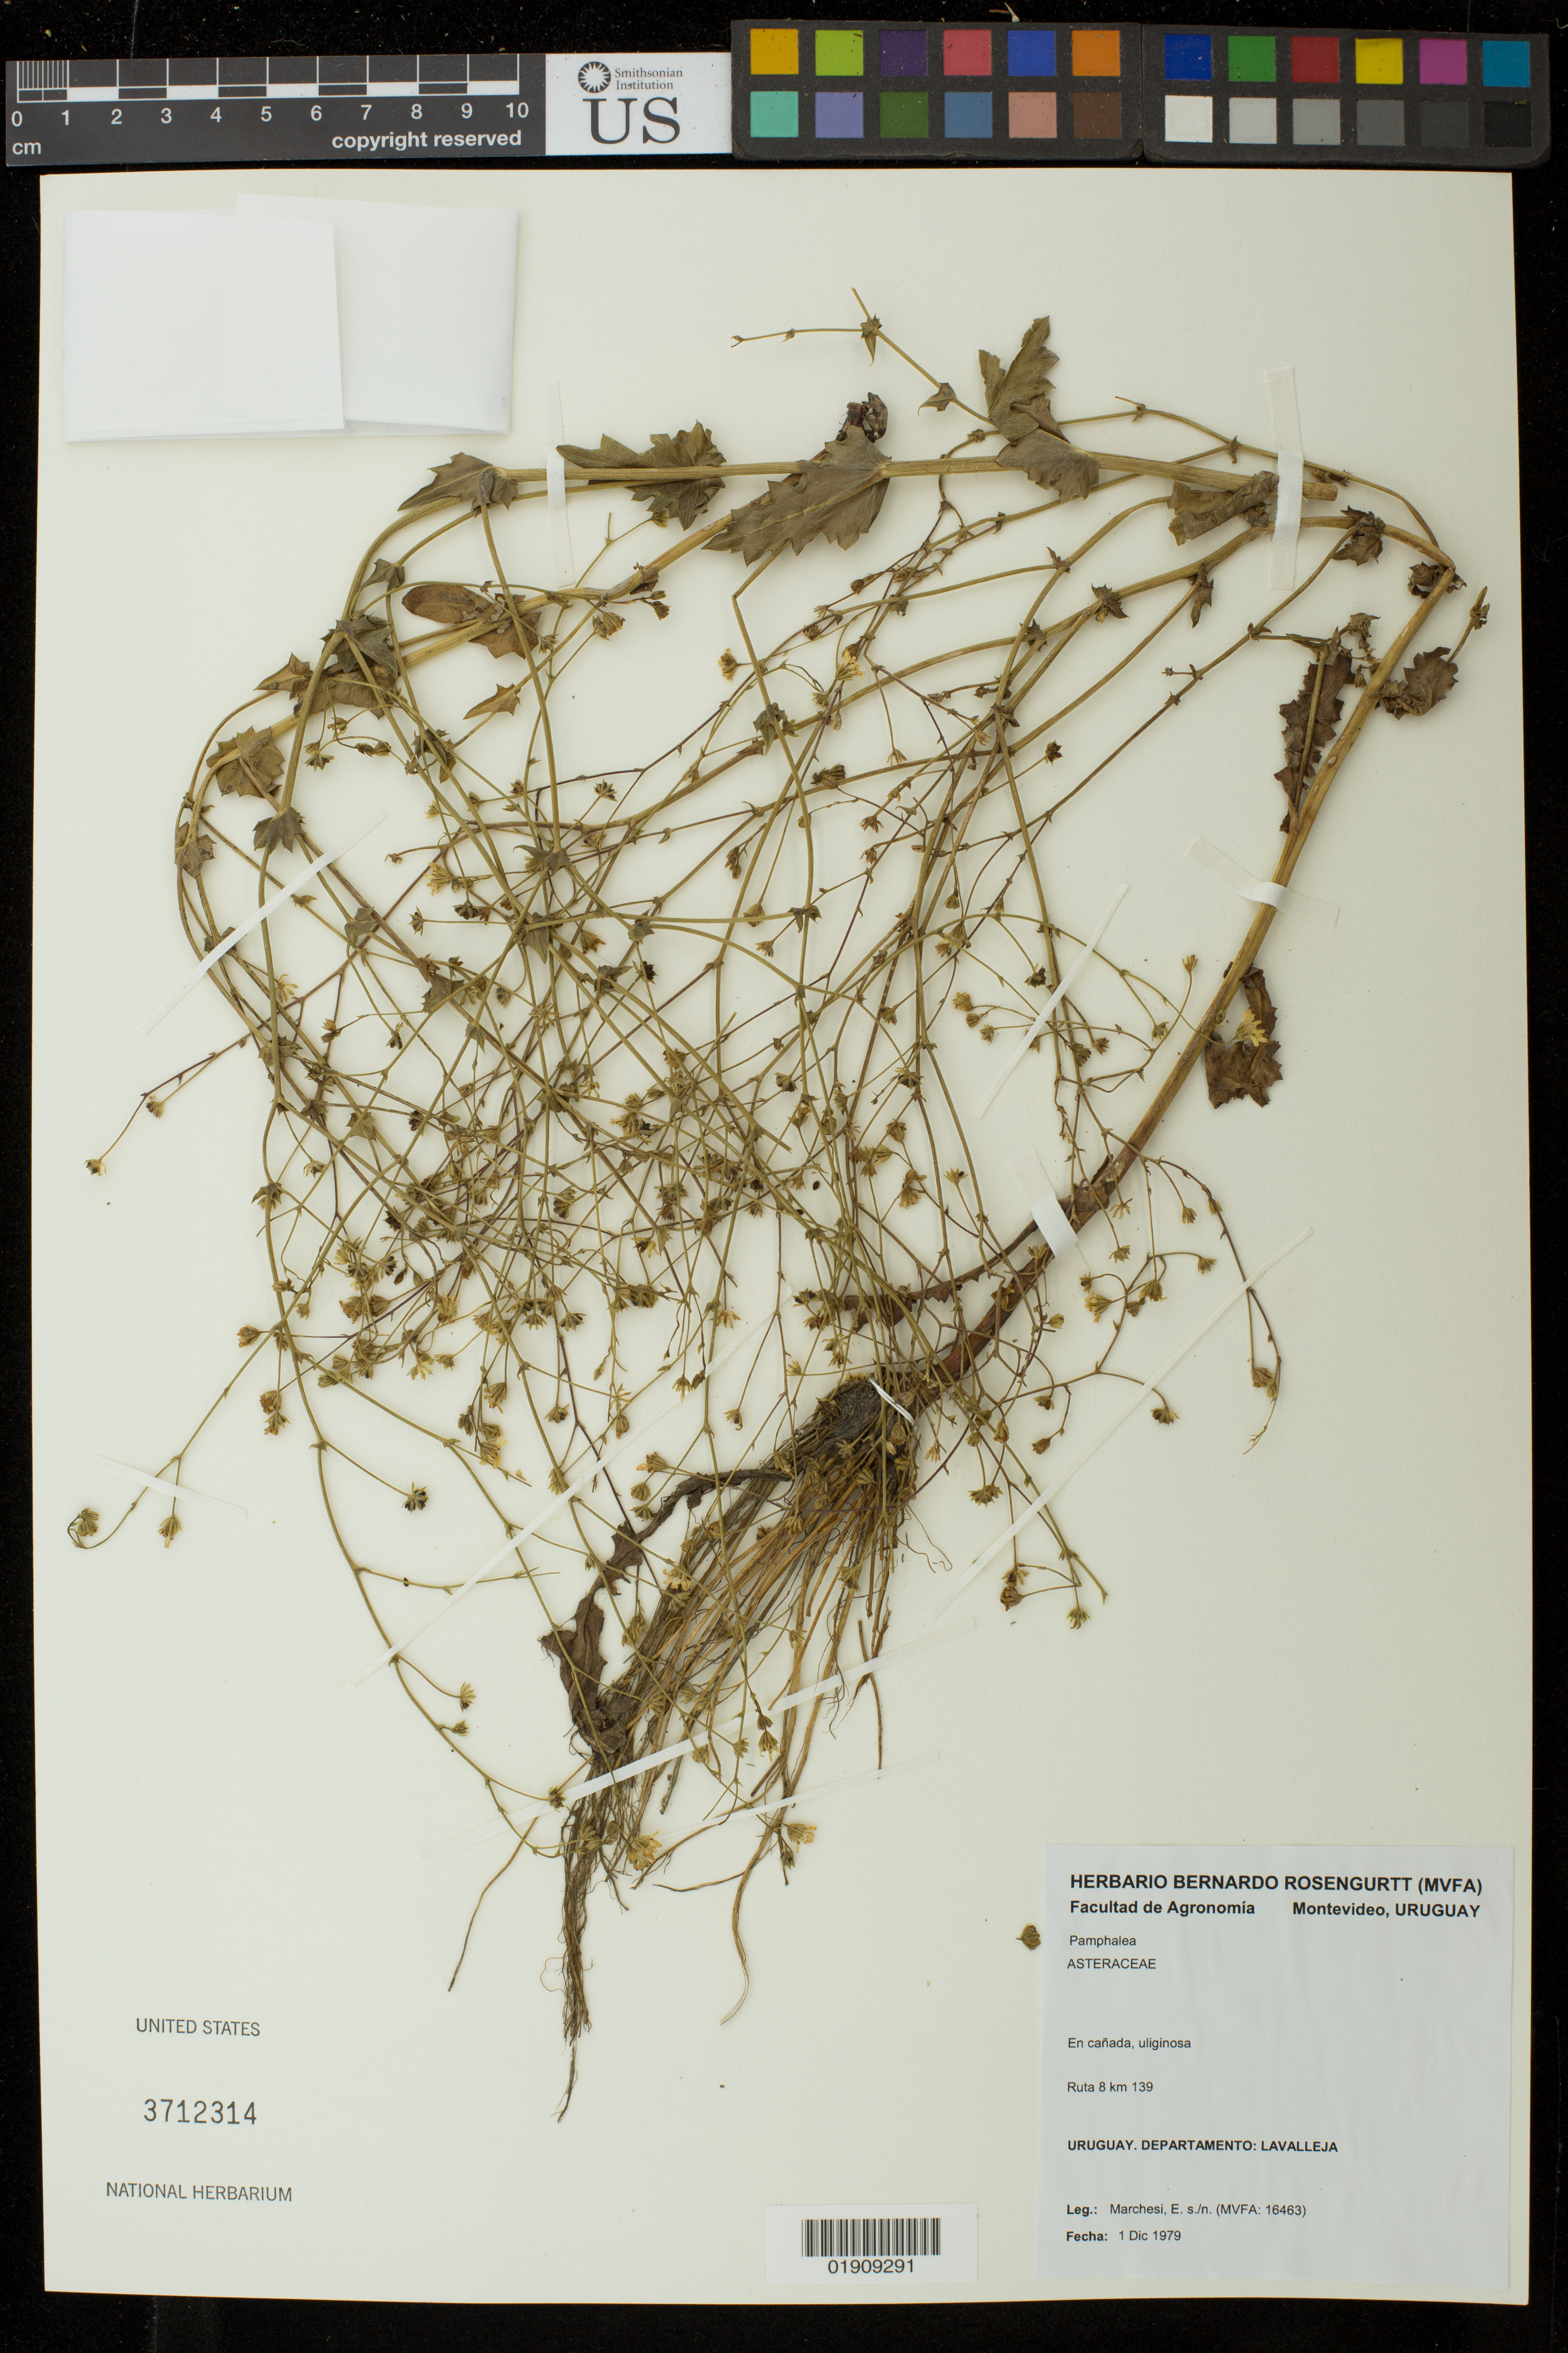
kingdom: Plantae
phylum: Tracheophyta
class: Magnoliopsida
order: Asterales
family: Asteraceae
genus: Panphalea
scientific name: Panphalea sp.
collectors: E. H. Marchesi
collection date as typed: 1 December 1979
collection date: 1979-12-01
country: Uruguay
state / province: Lavalleja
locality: Ruta 8 km 139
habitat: En canada, uliginosa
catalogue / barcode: US 3712314